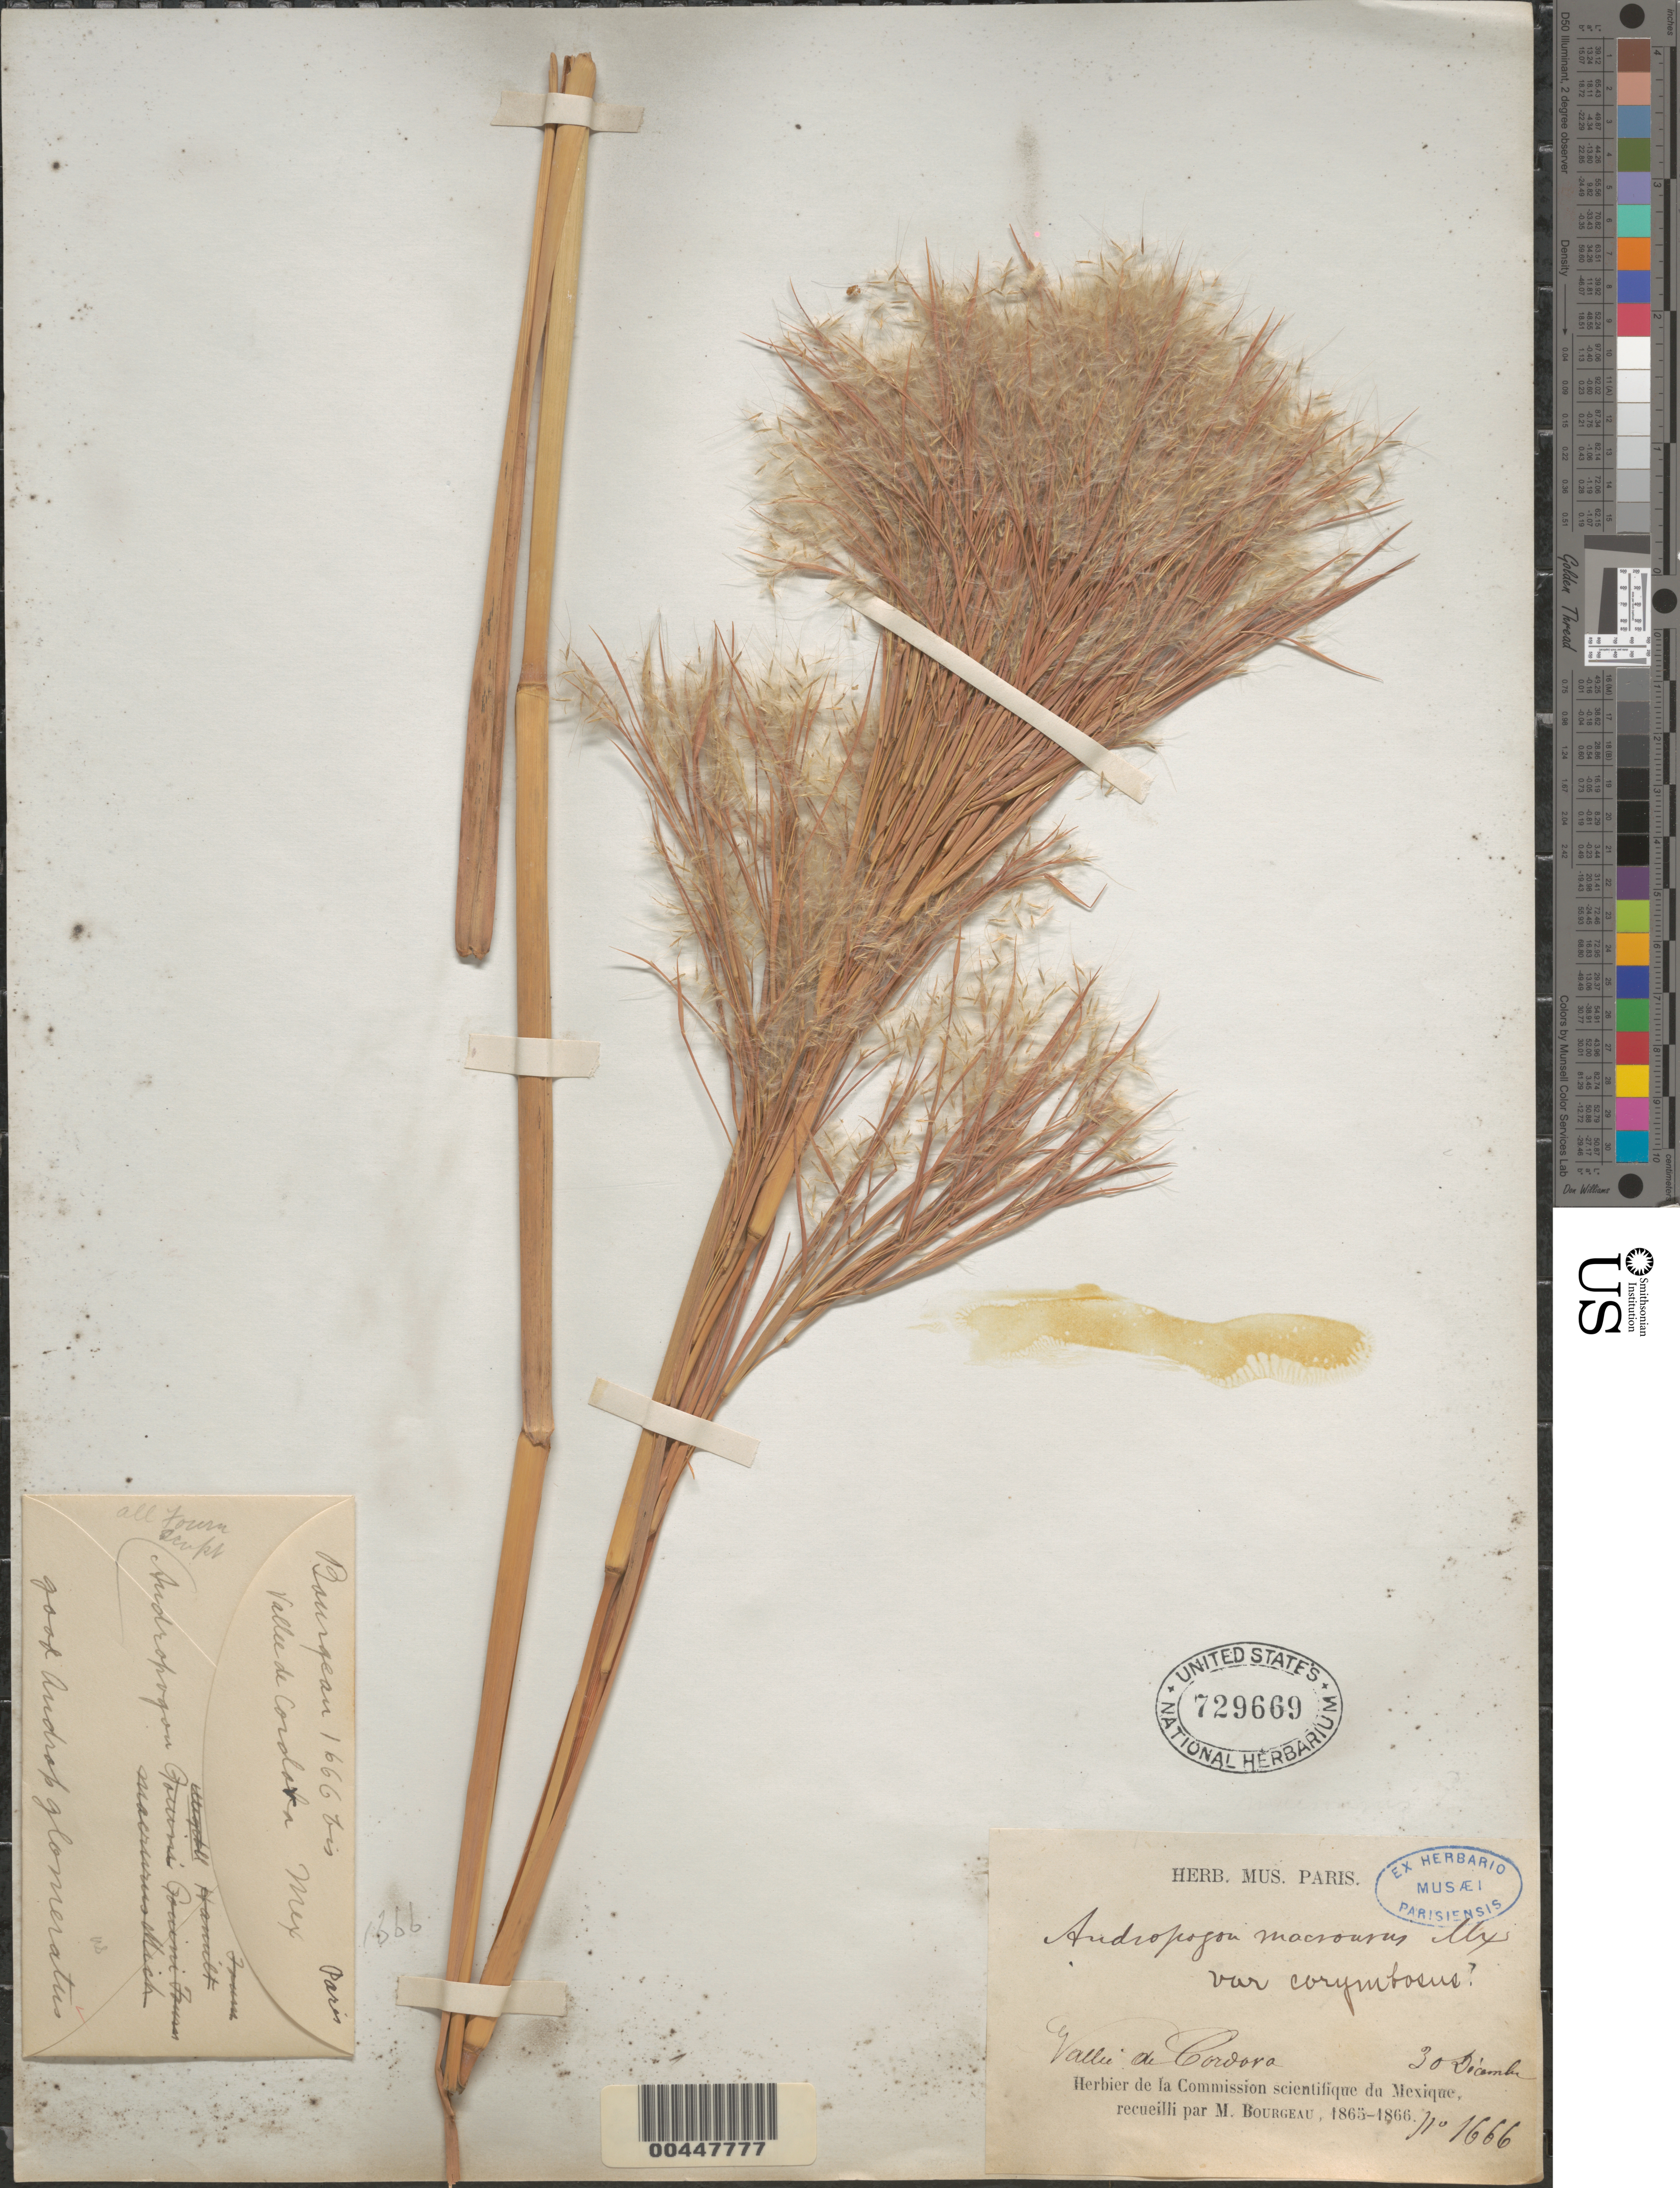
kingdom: Plantae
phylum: Tracheophyta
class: Liliopsida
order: Poales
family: Poaceae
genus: Andropogon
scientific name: Andropogon glomeratus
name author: (Walter) Britton, Stearns & Poggenb.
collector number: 1666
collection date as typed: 30 Dec 1865 to 30 Dec 1866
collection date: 1865-12-30/1866-12-30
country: Mexico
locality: Vallee de Cordova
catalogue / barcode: US 729669